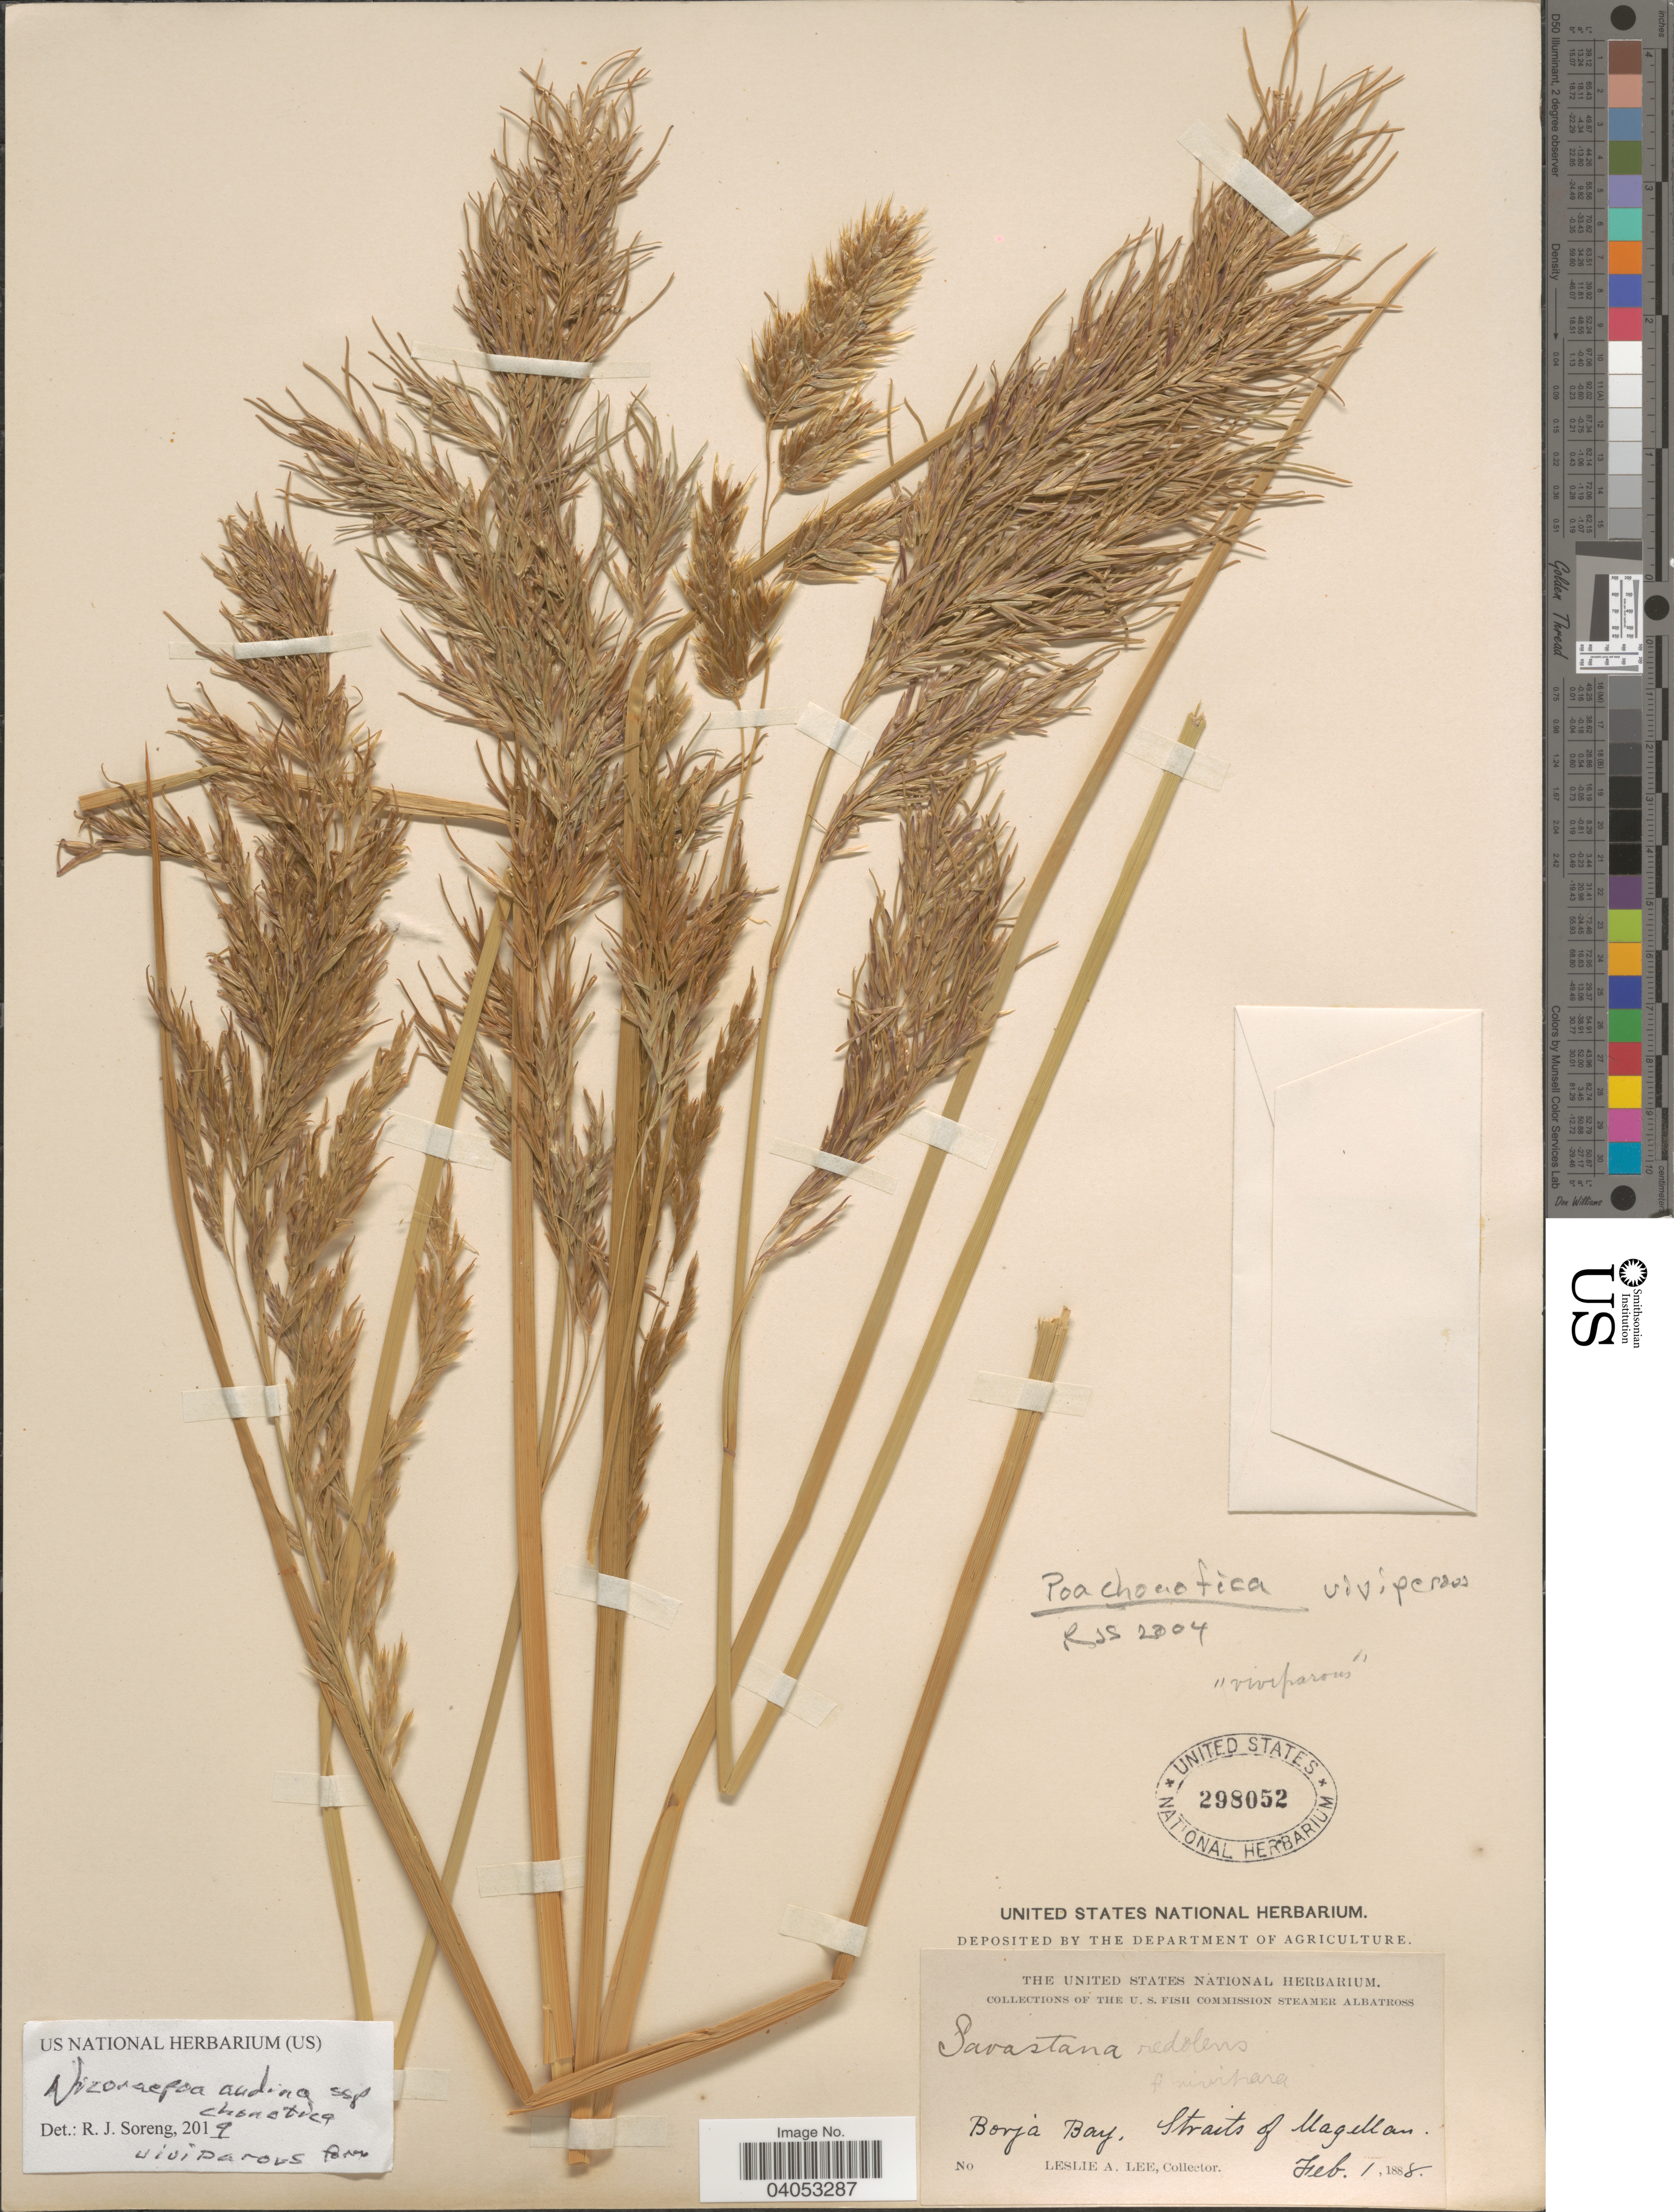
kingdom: Plantae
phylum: Tracheophyta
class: Liliopsida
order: Poales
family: Poaceae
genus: Nicoraepoa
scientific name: Nicoraepoa chonotica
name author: (Phil.) Soreng & L.J. Gillespie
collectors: L. Lee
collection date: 1888-02-01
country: Chile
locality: Borja Bay, Straits of Magellan.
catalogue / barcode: US 298052